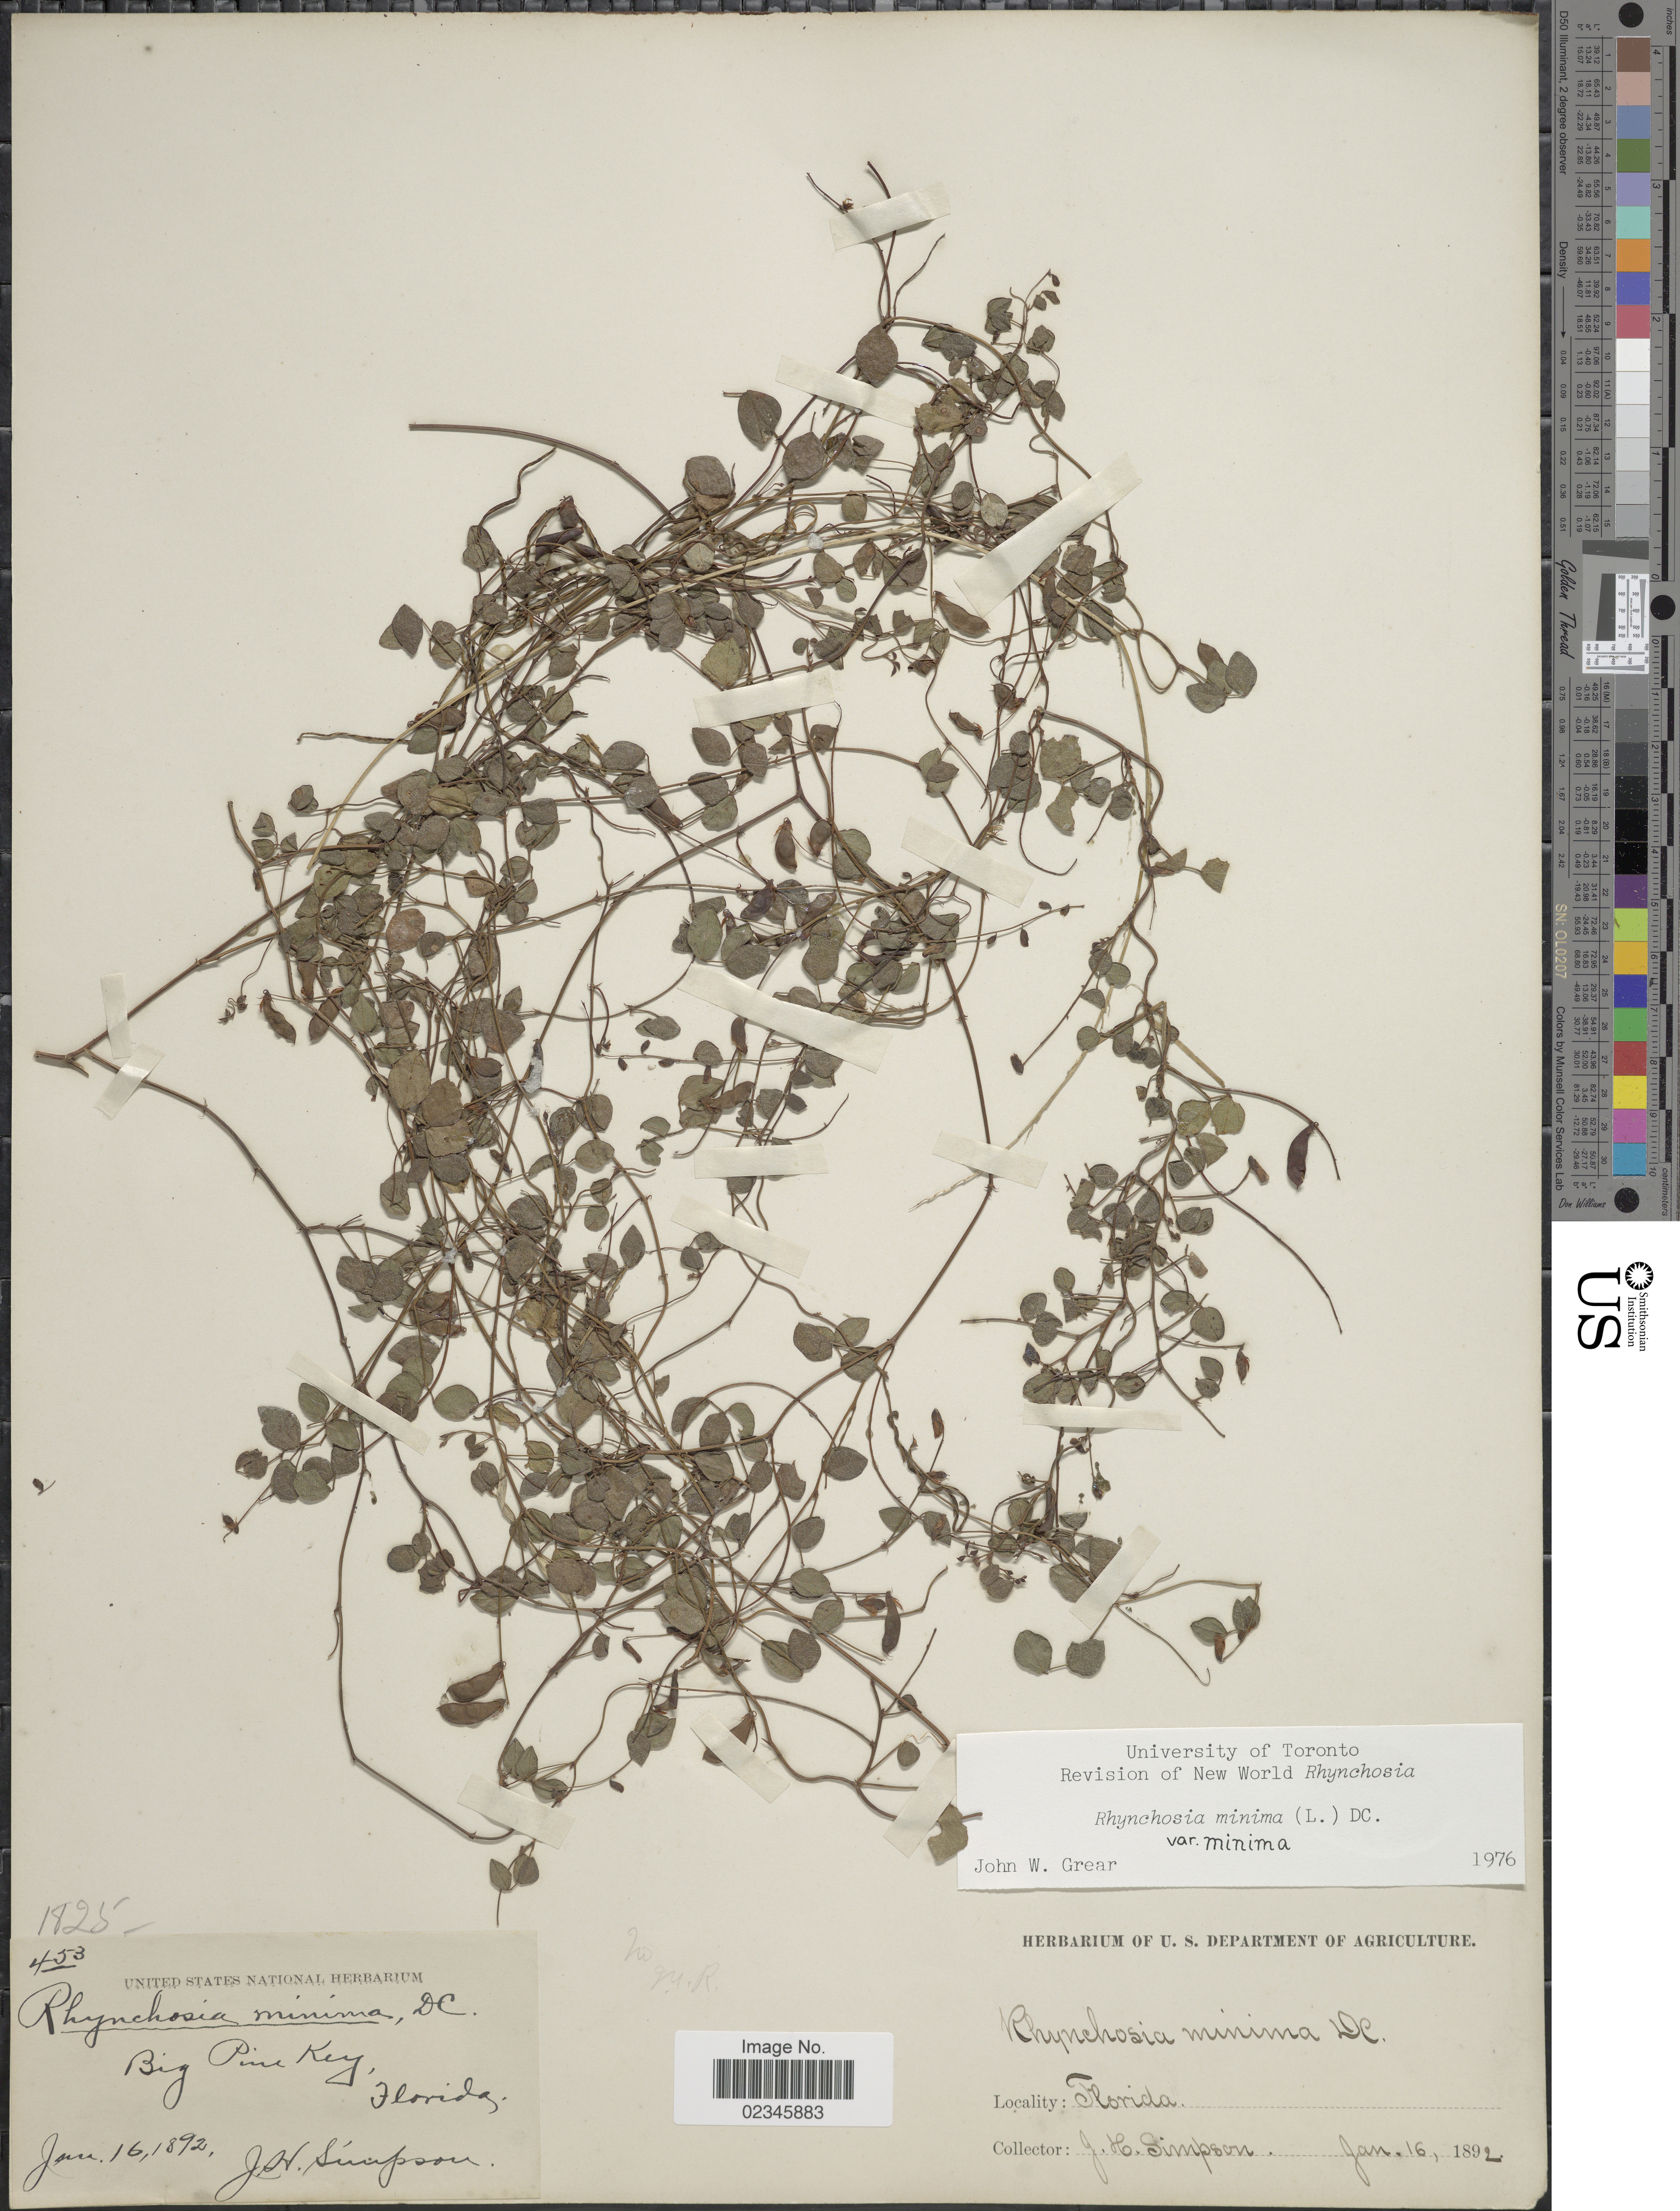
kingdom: Plantae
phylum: Tracheophyta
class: Magnoliopsida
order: Fabales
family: Fabaceae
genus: Rhynchosia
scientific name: Rhynchosia minima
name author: (L.) DC.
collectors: J. H. Simpson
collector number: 453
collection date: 1892-01-16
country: United States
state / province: Florida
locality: Big Pine Key